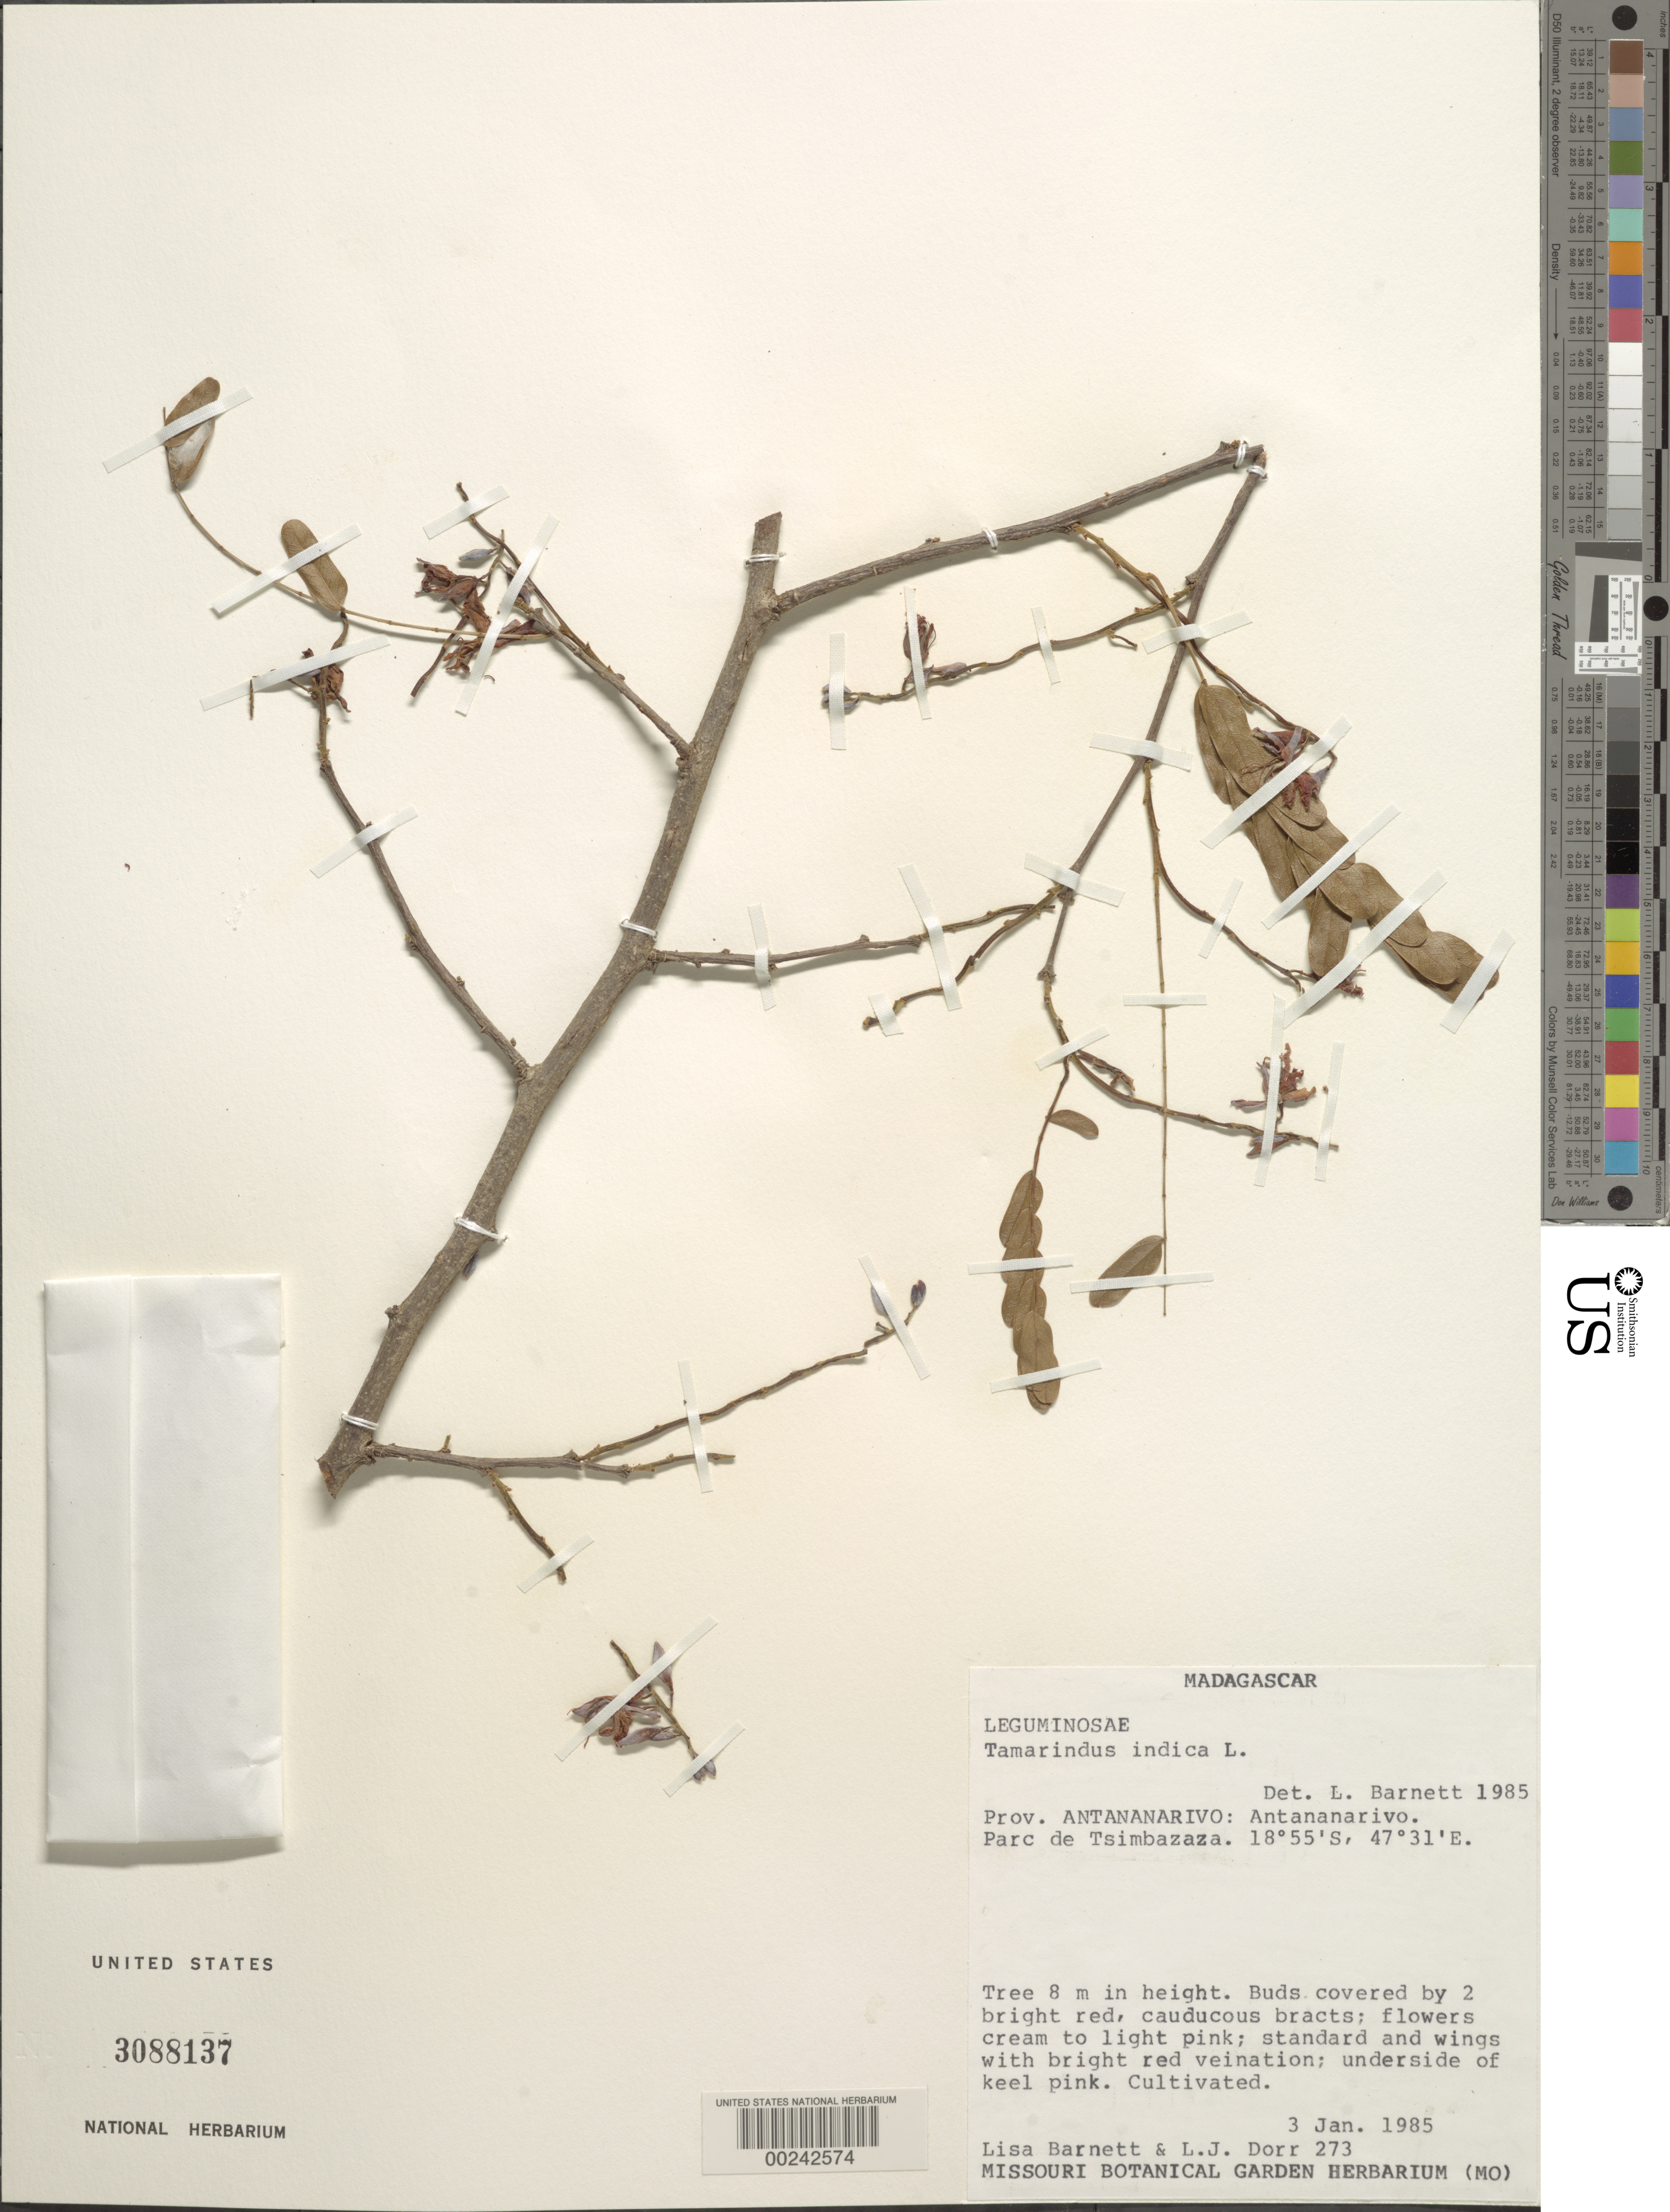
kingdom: Plantae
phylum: Tracheophyta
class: Magnoliopsida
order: Fabales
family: Fabaceae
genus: Tamarindus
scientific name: Tamarindus indica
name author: L.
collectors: L. C. Barnett & L. J. Dorr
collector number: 273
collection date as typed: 03 Jan 1985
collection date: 1985-01-03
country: Madagascar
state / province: Analamanga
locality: Antananarivo, parc de tsimbazaza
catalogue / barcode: US 3088137